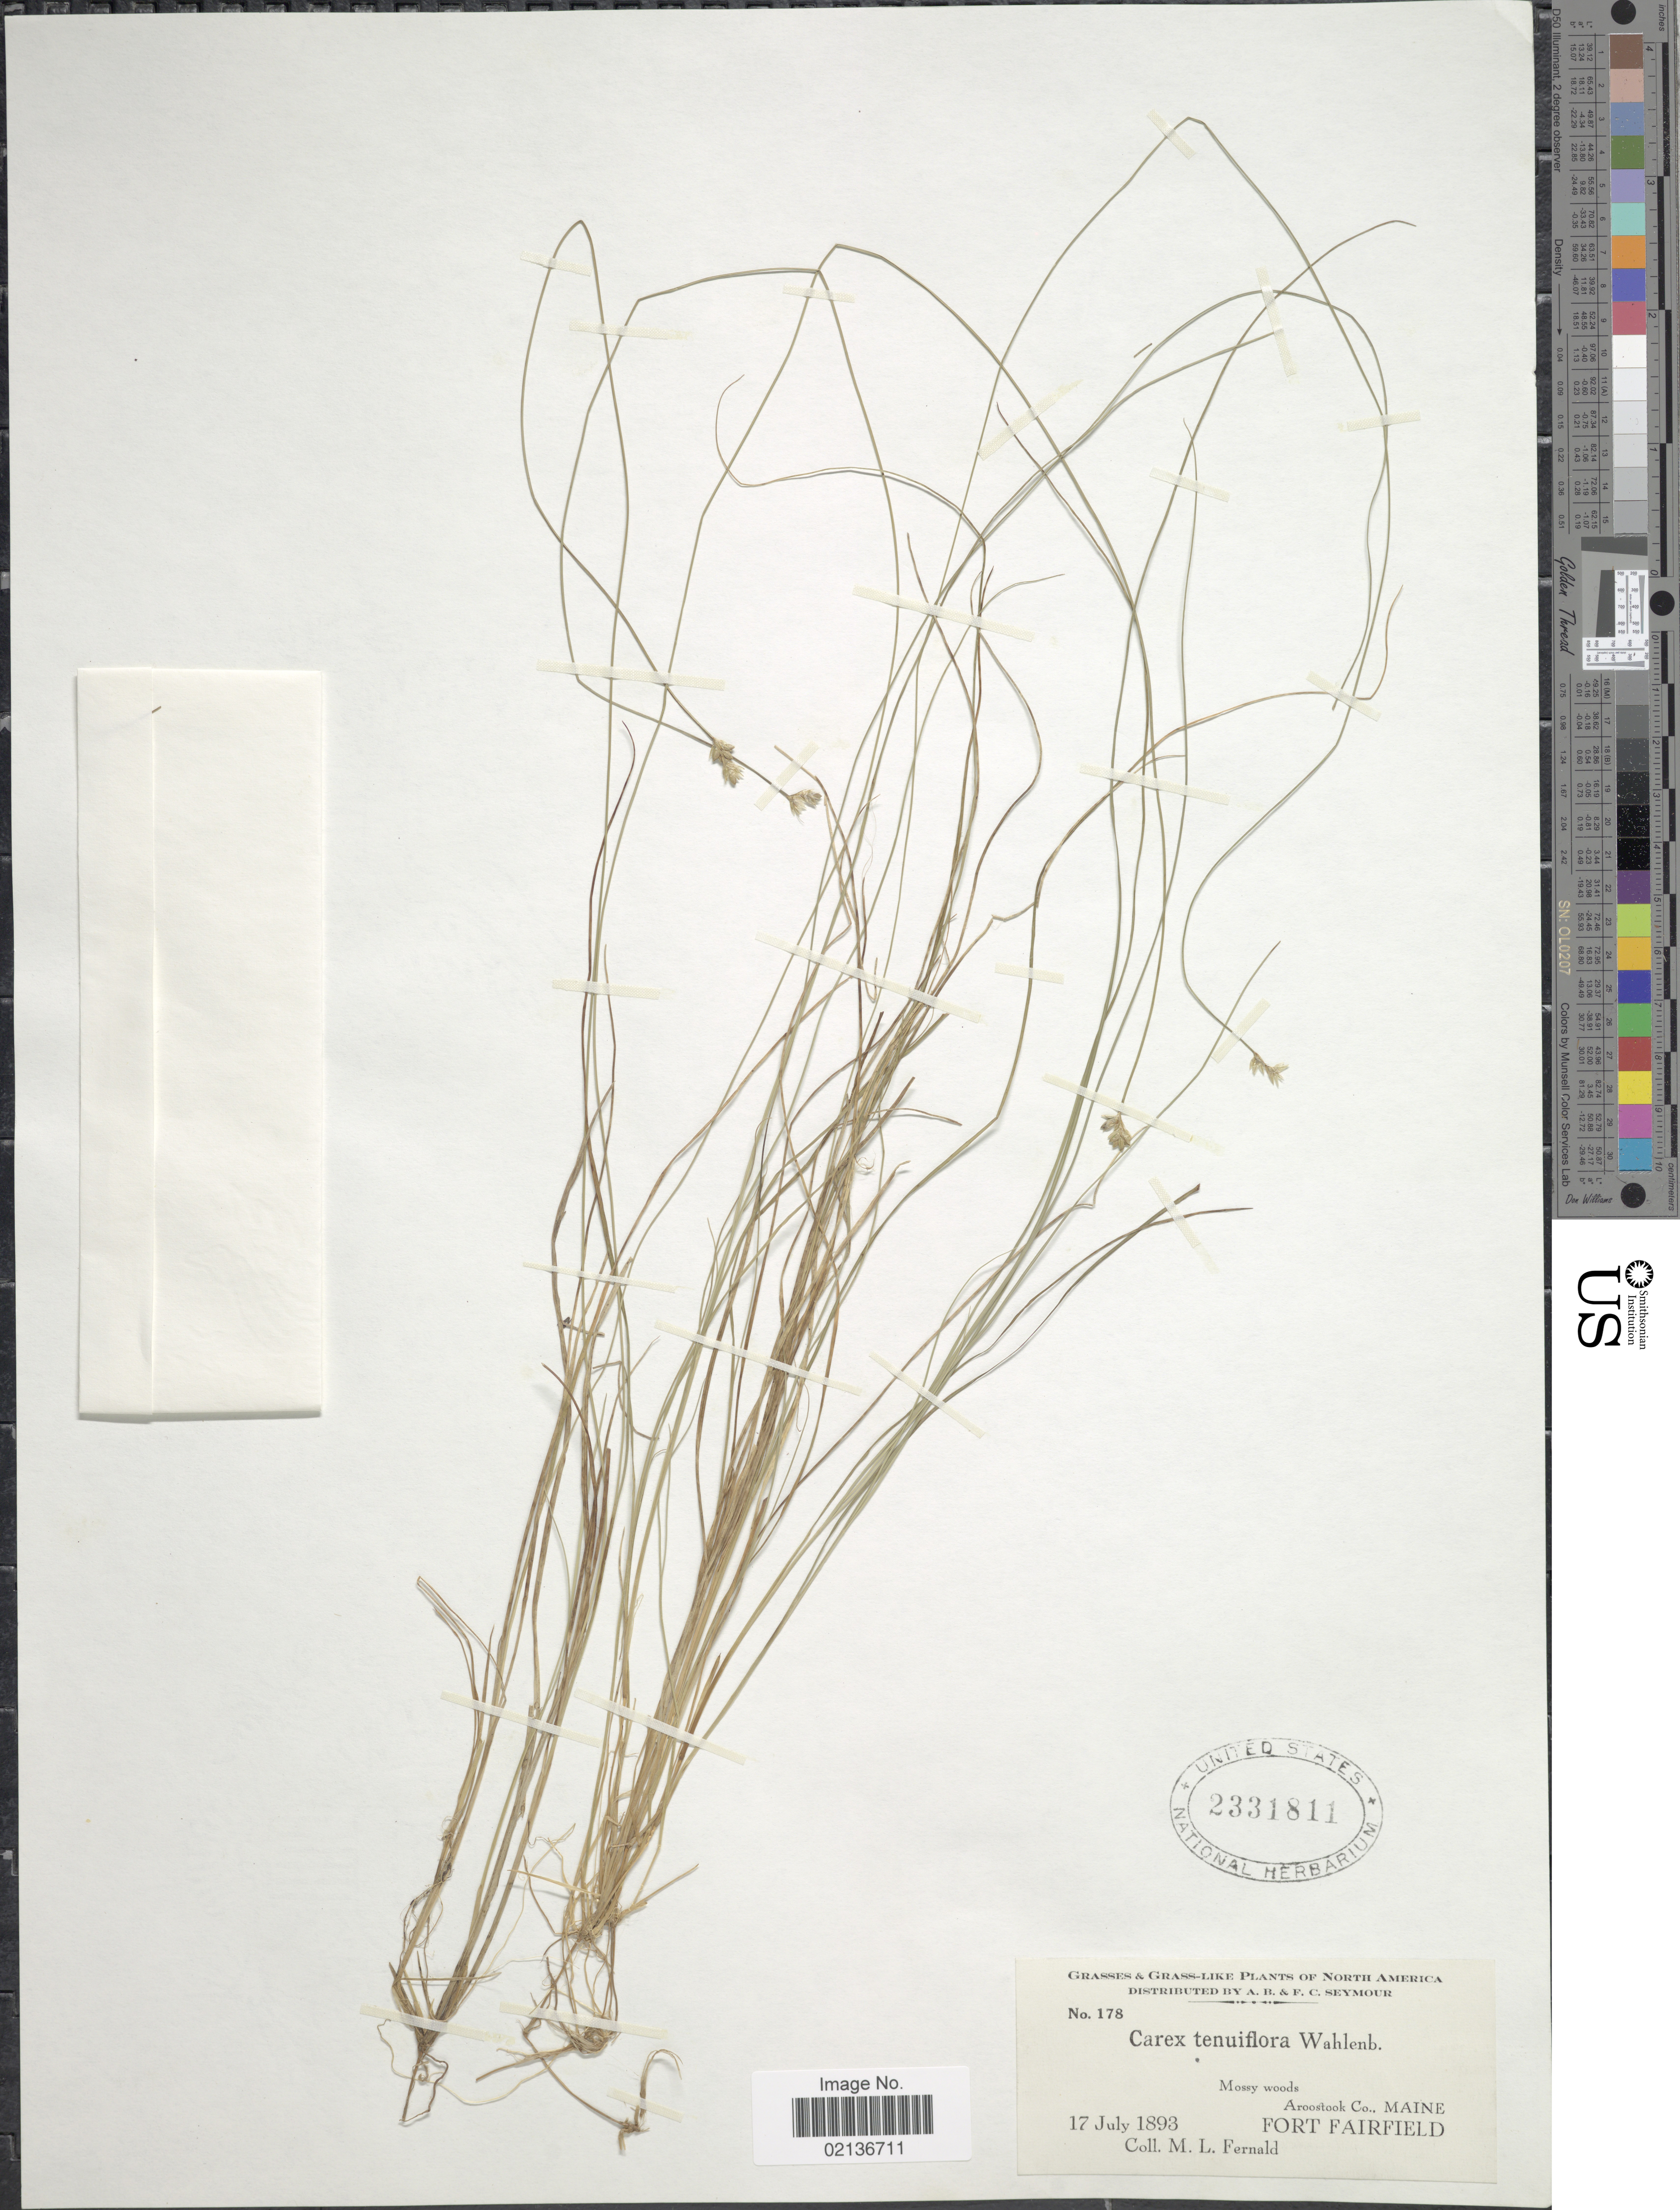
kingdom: Plantae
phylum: Tracheophyta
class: Liliopsida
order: Poales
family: Cyperaceae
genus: Carex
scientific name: Carex tenuiflora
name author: Wahlenb.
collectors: M. L. Fernald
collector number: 178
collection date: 1893-07-17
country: United States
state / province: Maine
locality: Mossy woods, Aroostook Co., Maine, Fort Fairfield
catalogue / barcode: US 2331811